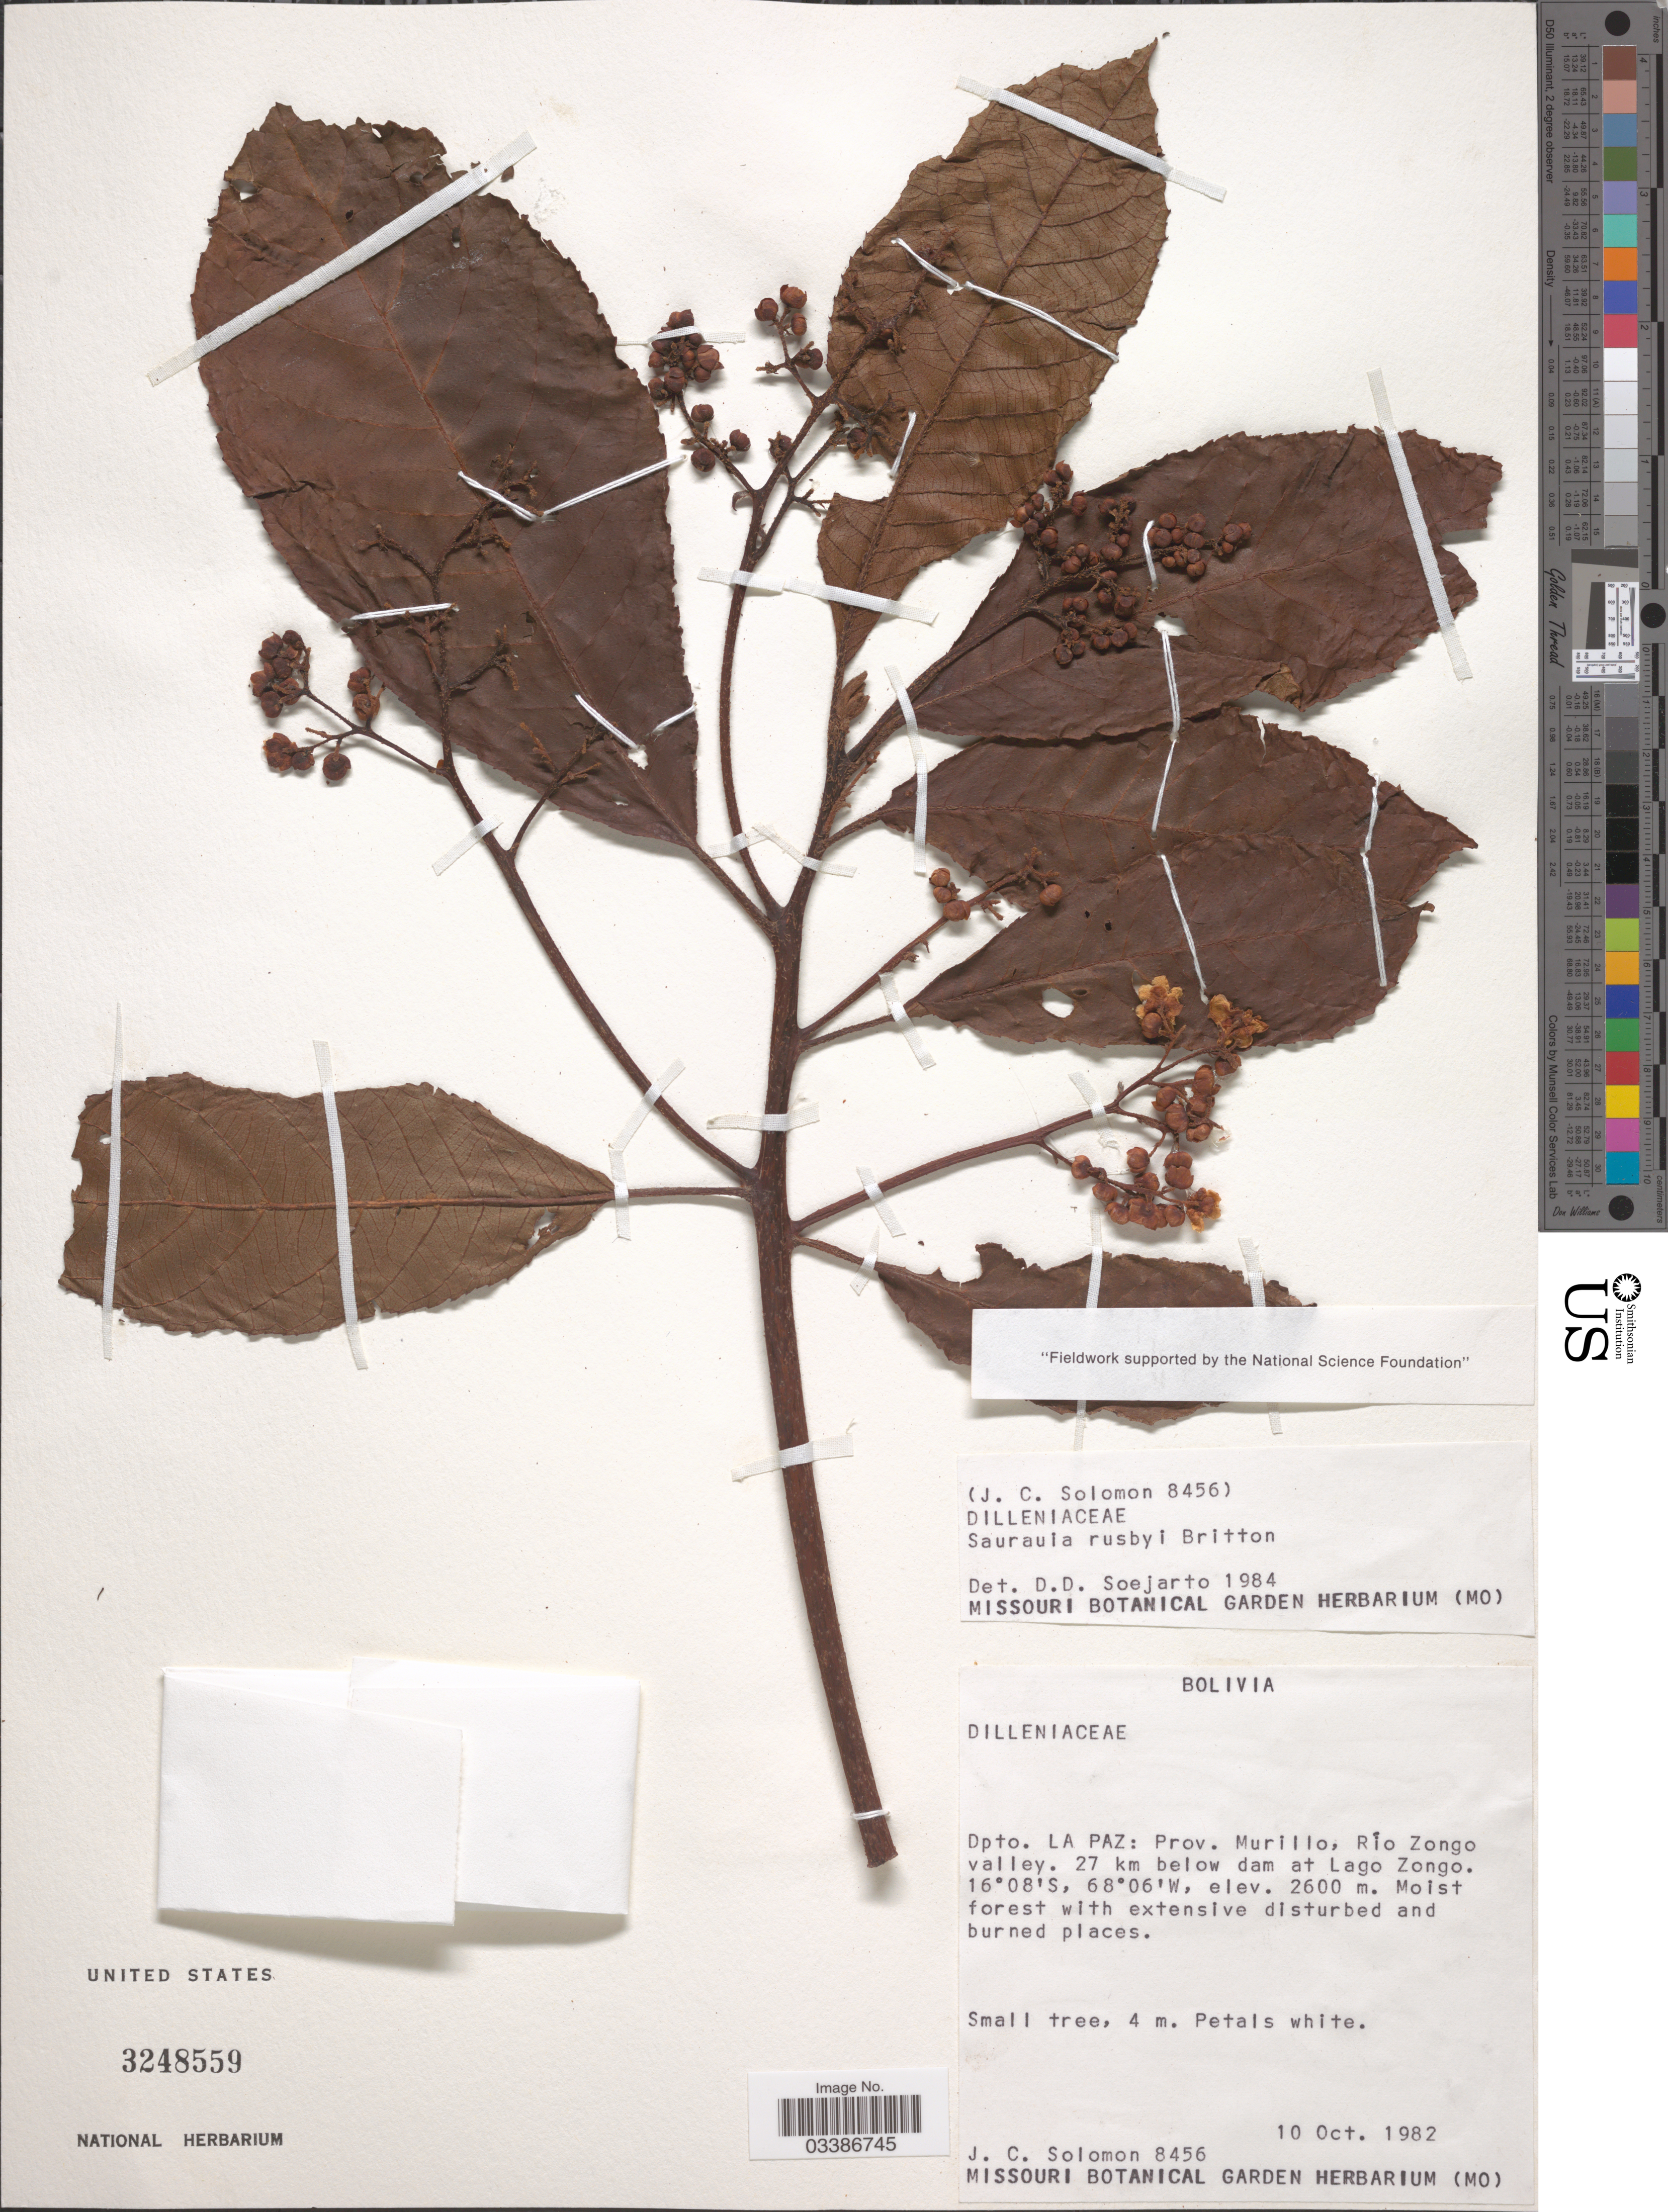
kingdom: Plantae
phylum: Tracheophyta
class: Magnoliopsida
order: Ericales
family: Actinidiaceae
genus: Saurauia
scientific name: Saurauia rusbyi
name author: Britton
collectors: J. C. Solomon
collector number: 8456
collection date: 1982-10-10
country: Bolivia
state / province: La Paz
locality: Dpto. La Paz: Prov. Murillo, Río Zongo valley. 27 km below dam at Lago Zongo.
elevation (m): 2600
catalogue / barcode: US 3248559